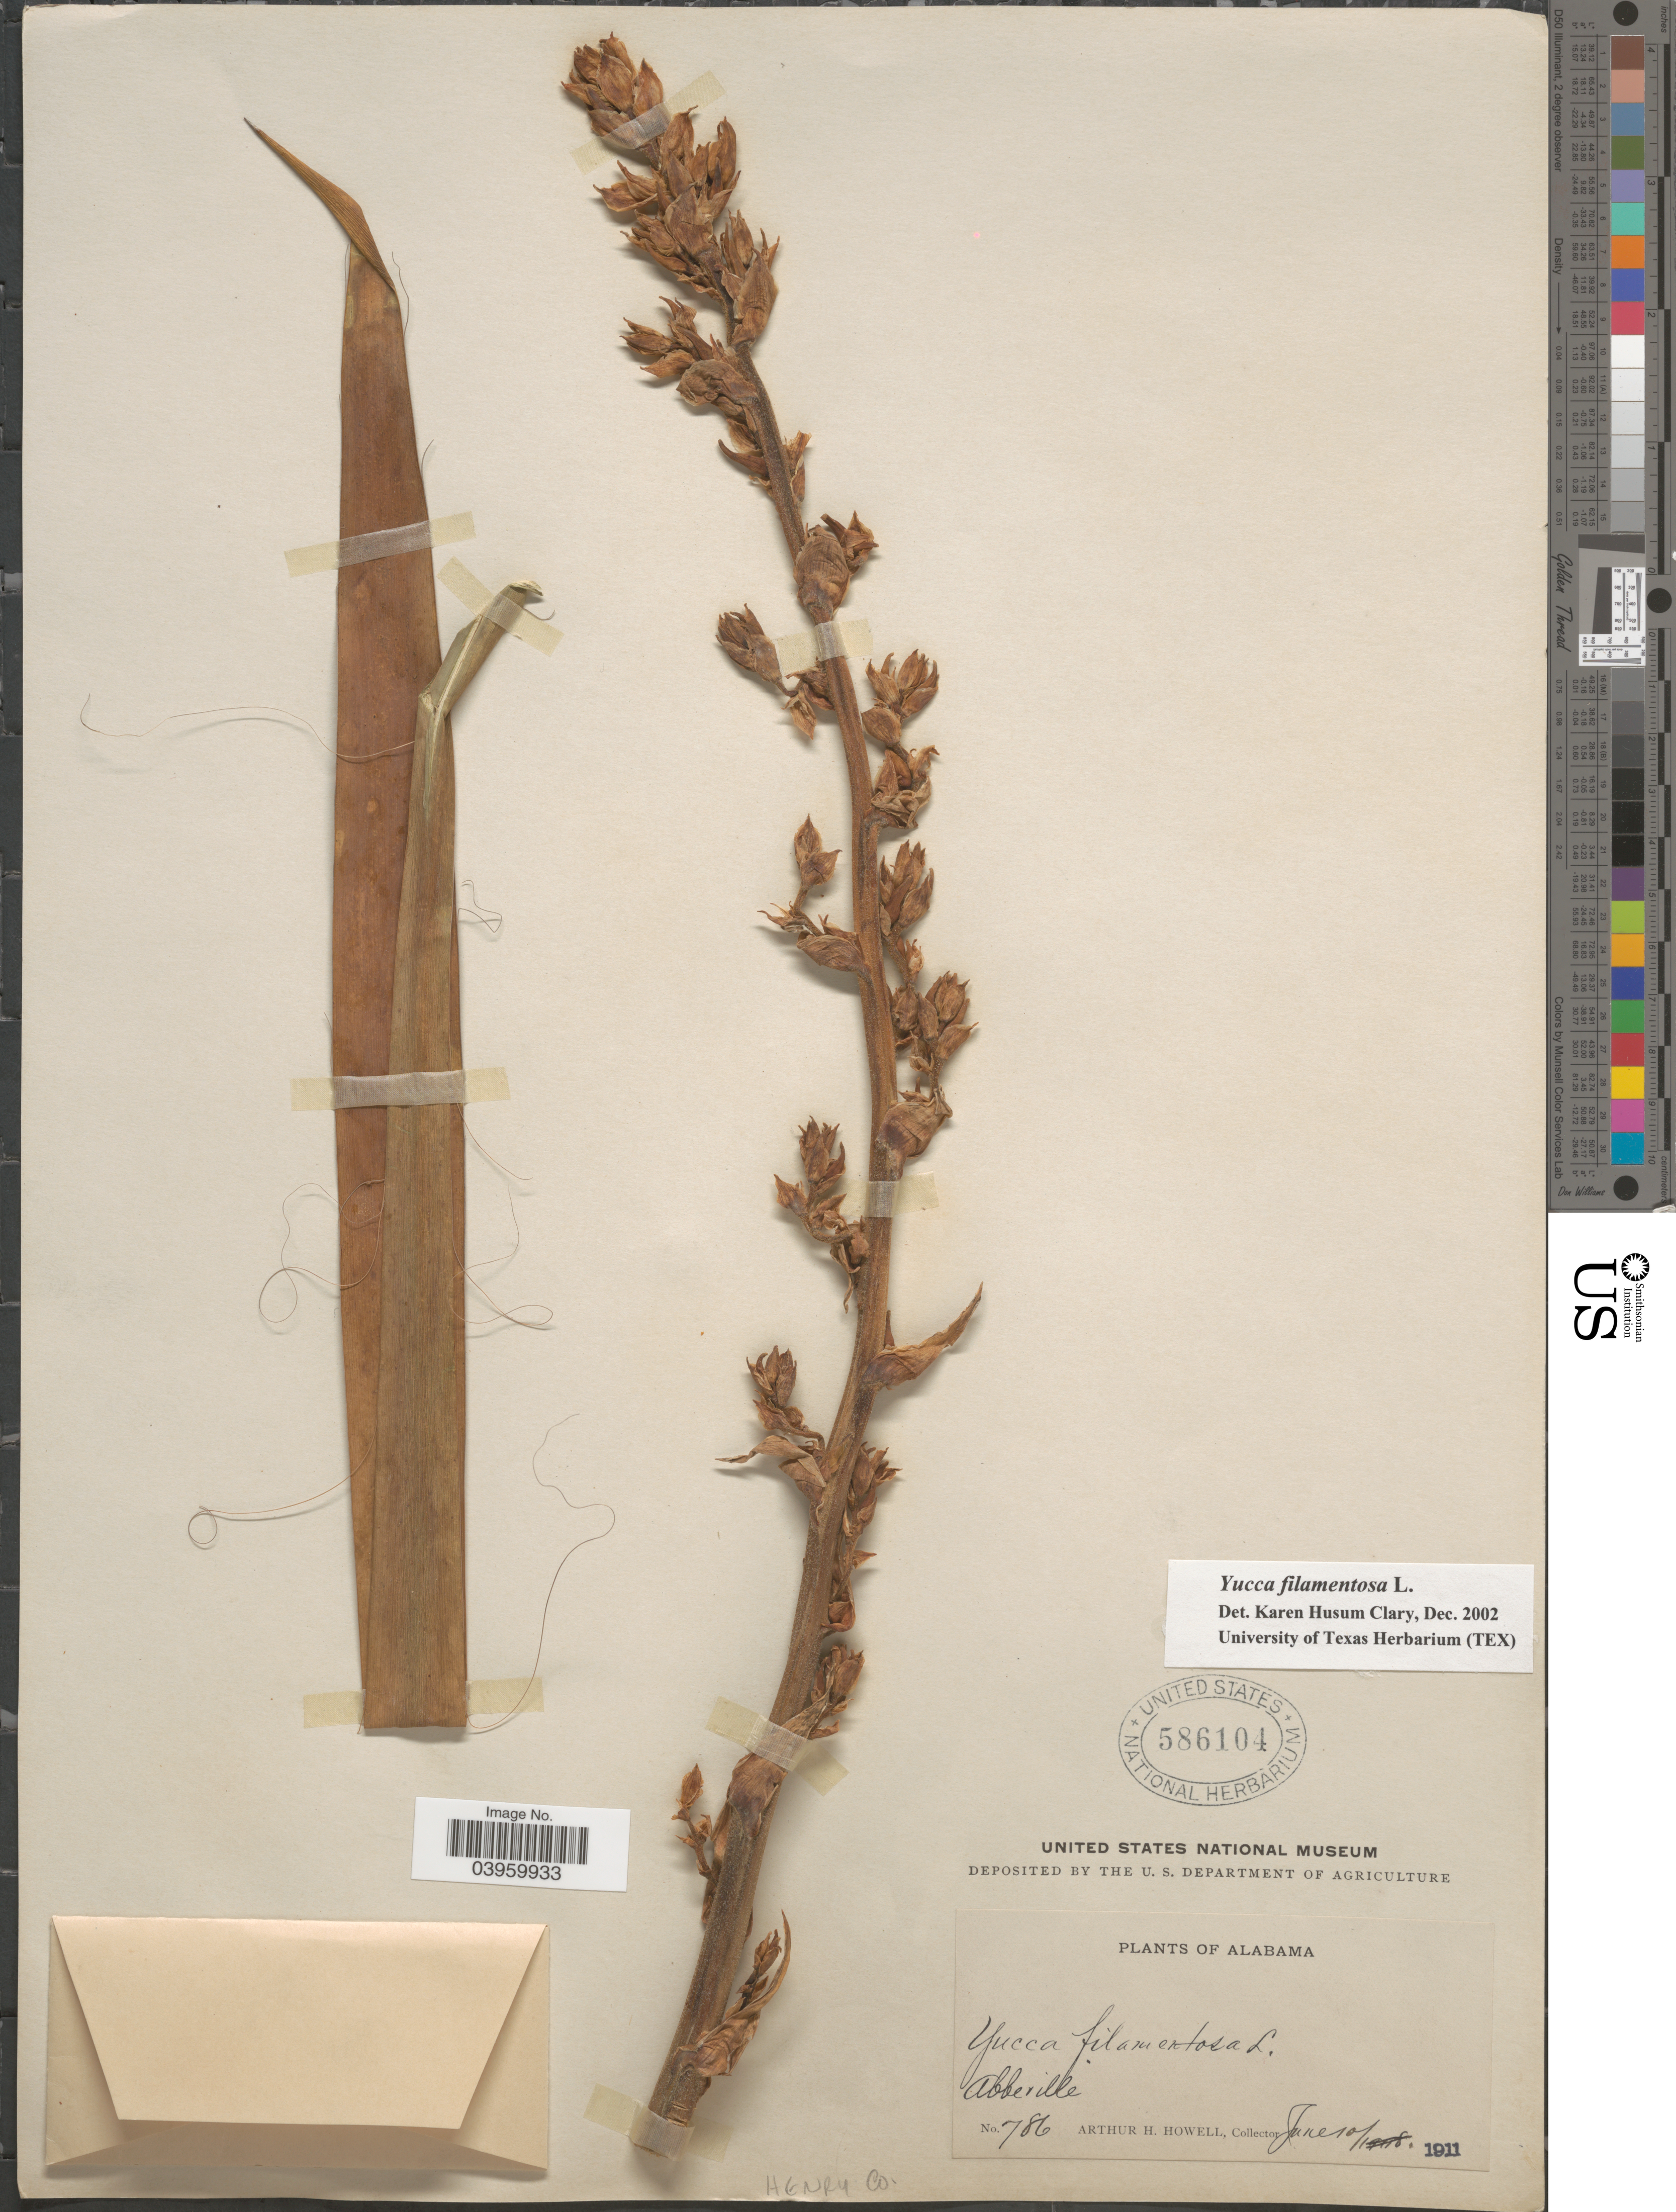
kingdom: Plantae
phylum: Tracheophyta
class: Liliopsida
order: Asparagales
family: Asparagaceae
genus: Yucca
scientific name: Yucca filamentosa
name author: L.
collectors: A. H. Howell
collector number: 786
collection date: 1911-06-10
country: United States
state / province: Alabama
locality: Abbeville. Henry Co.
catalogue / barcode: US 586104